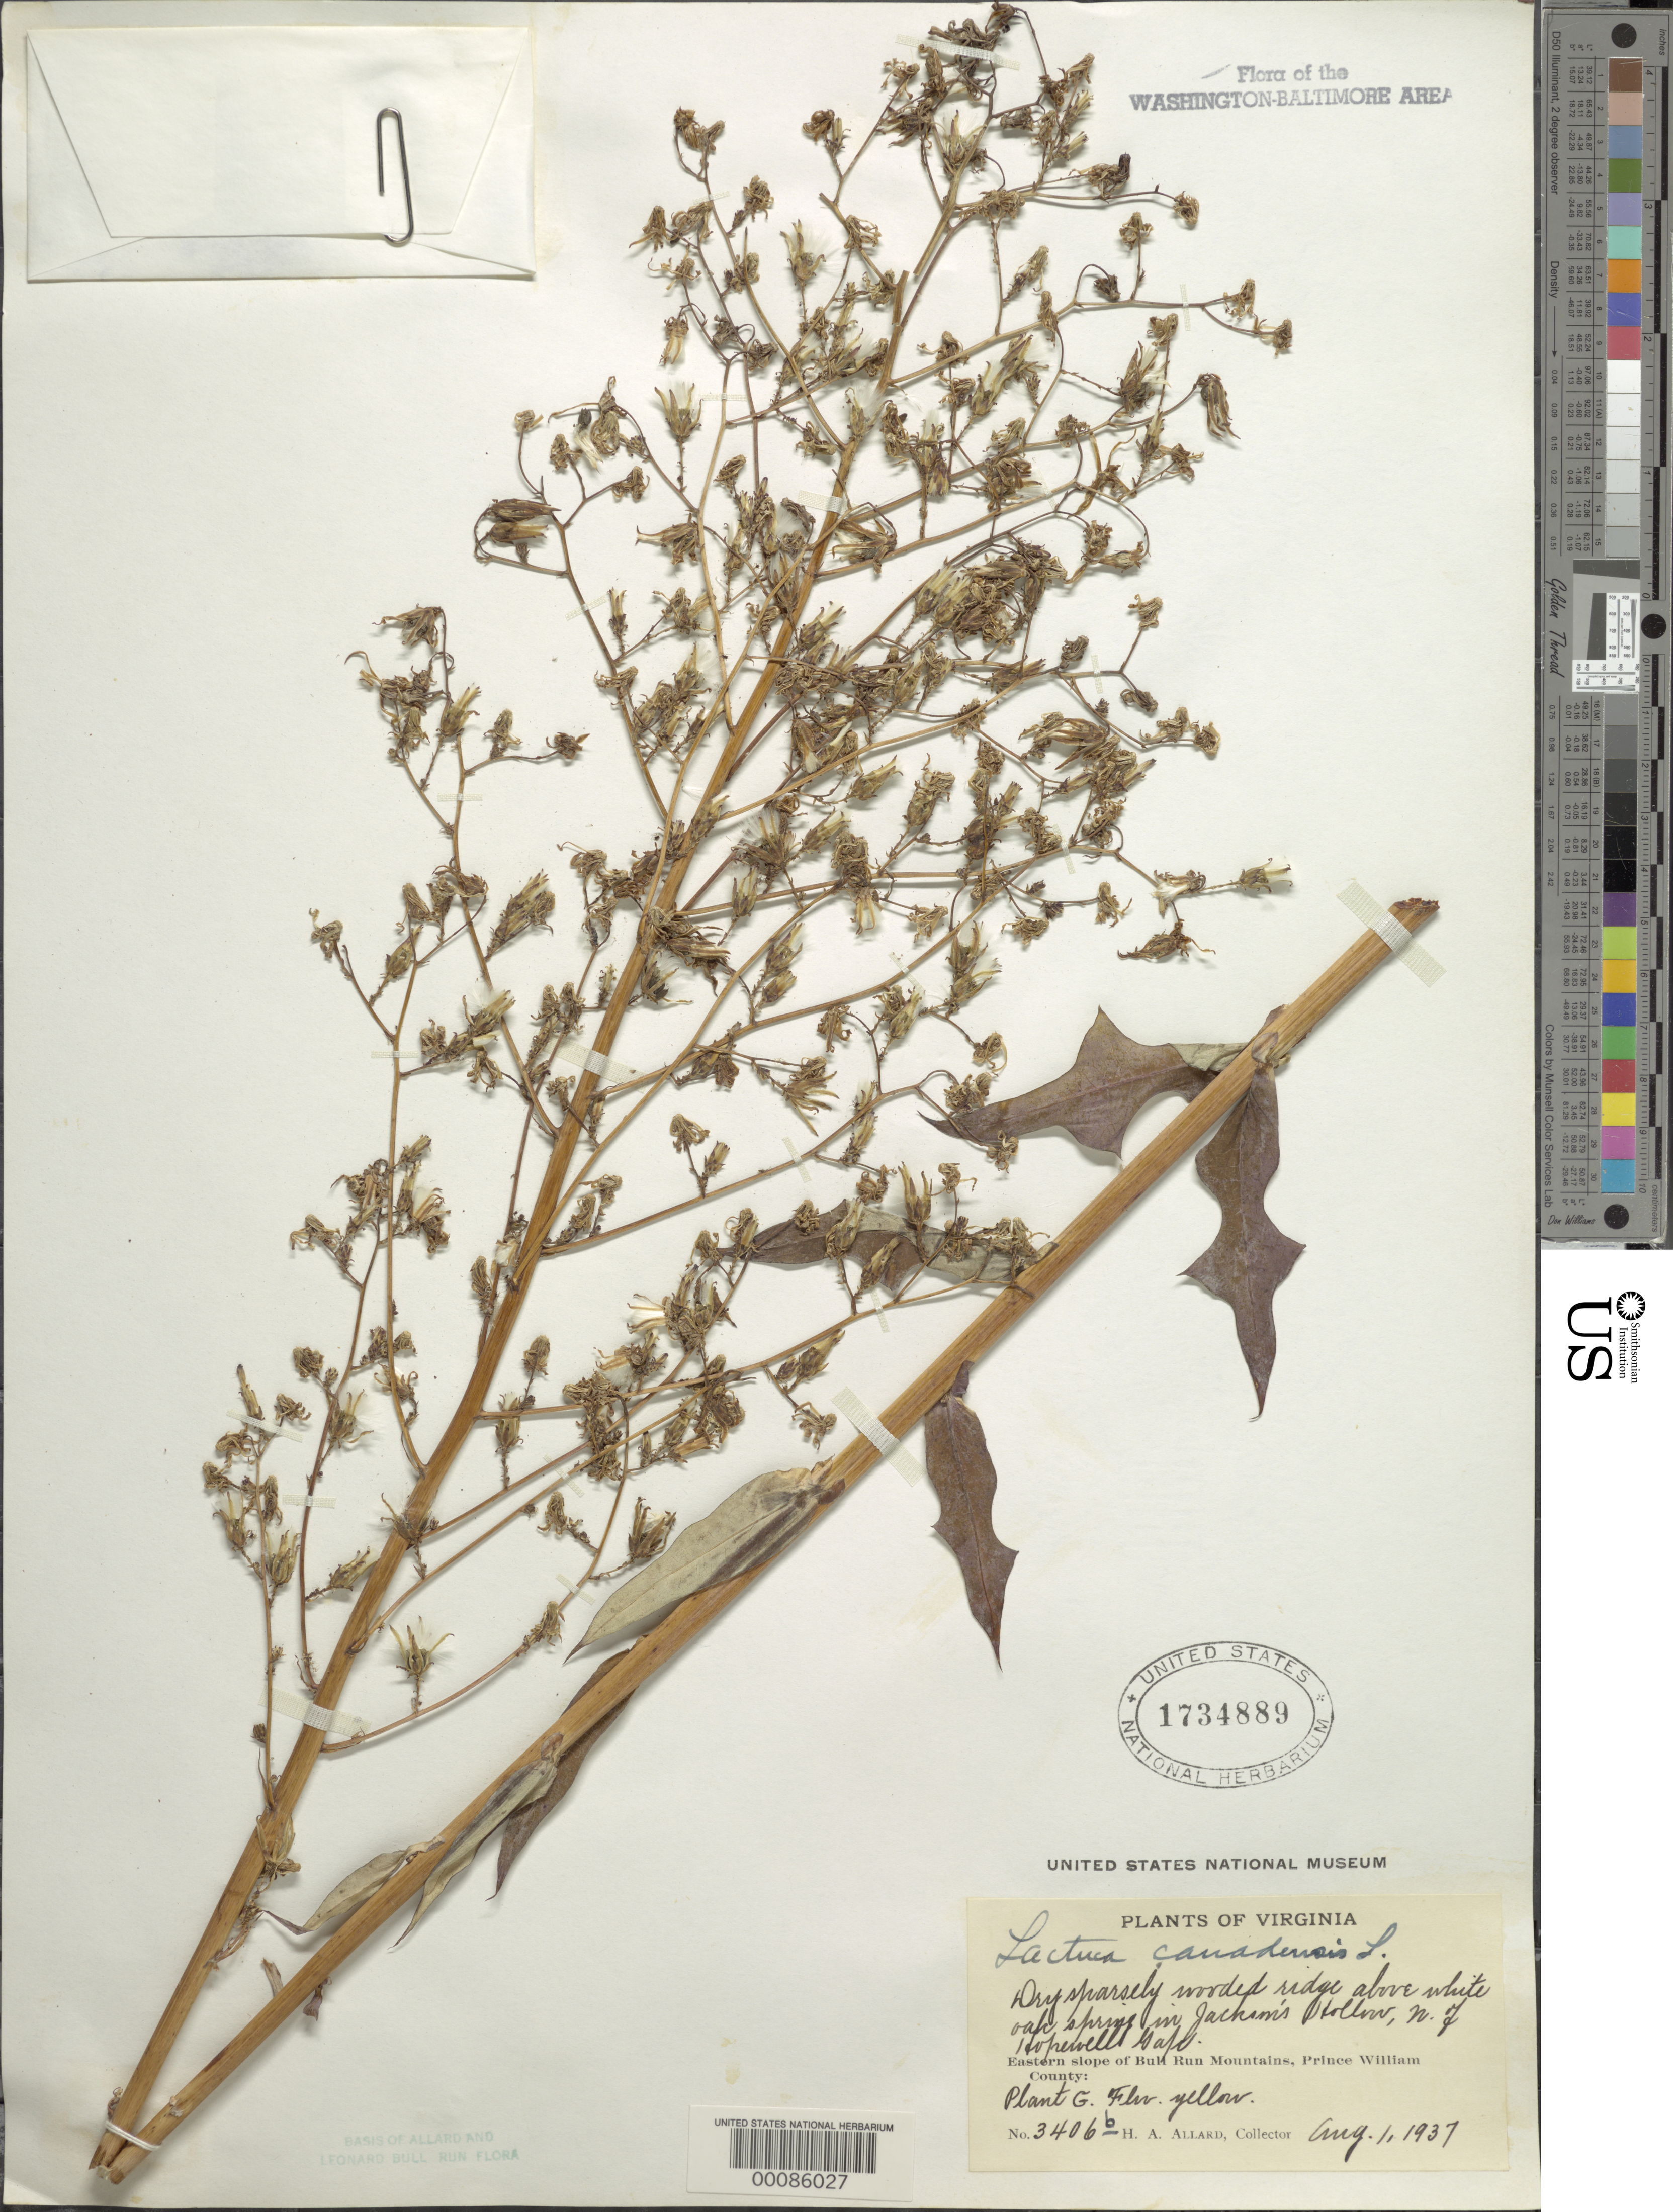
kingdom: Plantae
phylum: Tracheophyta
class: Magnoliopsida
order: Asterales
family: Asteraceae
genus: Lactuca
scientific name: Lactuca canadensis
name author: L.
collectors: H. A. Allard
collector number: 3406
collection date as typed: -1 Aug 1937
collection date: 1937-08-01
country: United States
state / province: Virginia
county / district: Prince William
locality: North of Hopewell Gap Jacksons Hollow, eastern slope of Bull Run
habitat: Dry sparsely wooded ridge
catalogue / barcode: US 1734889